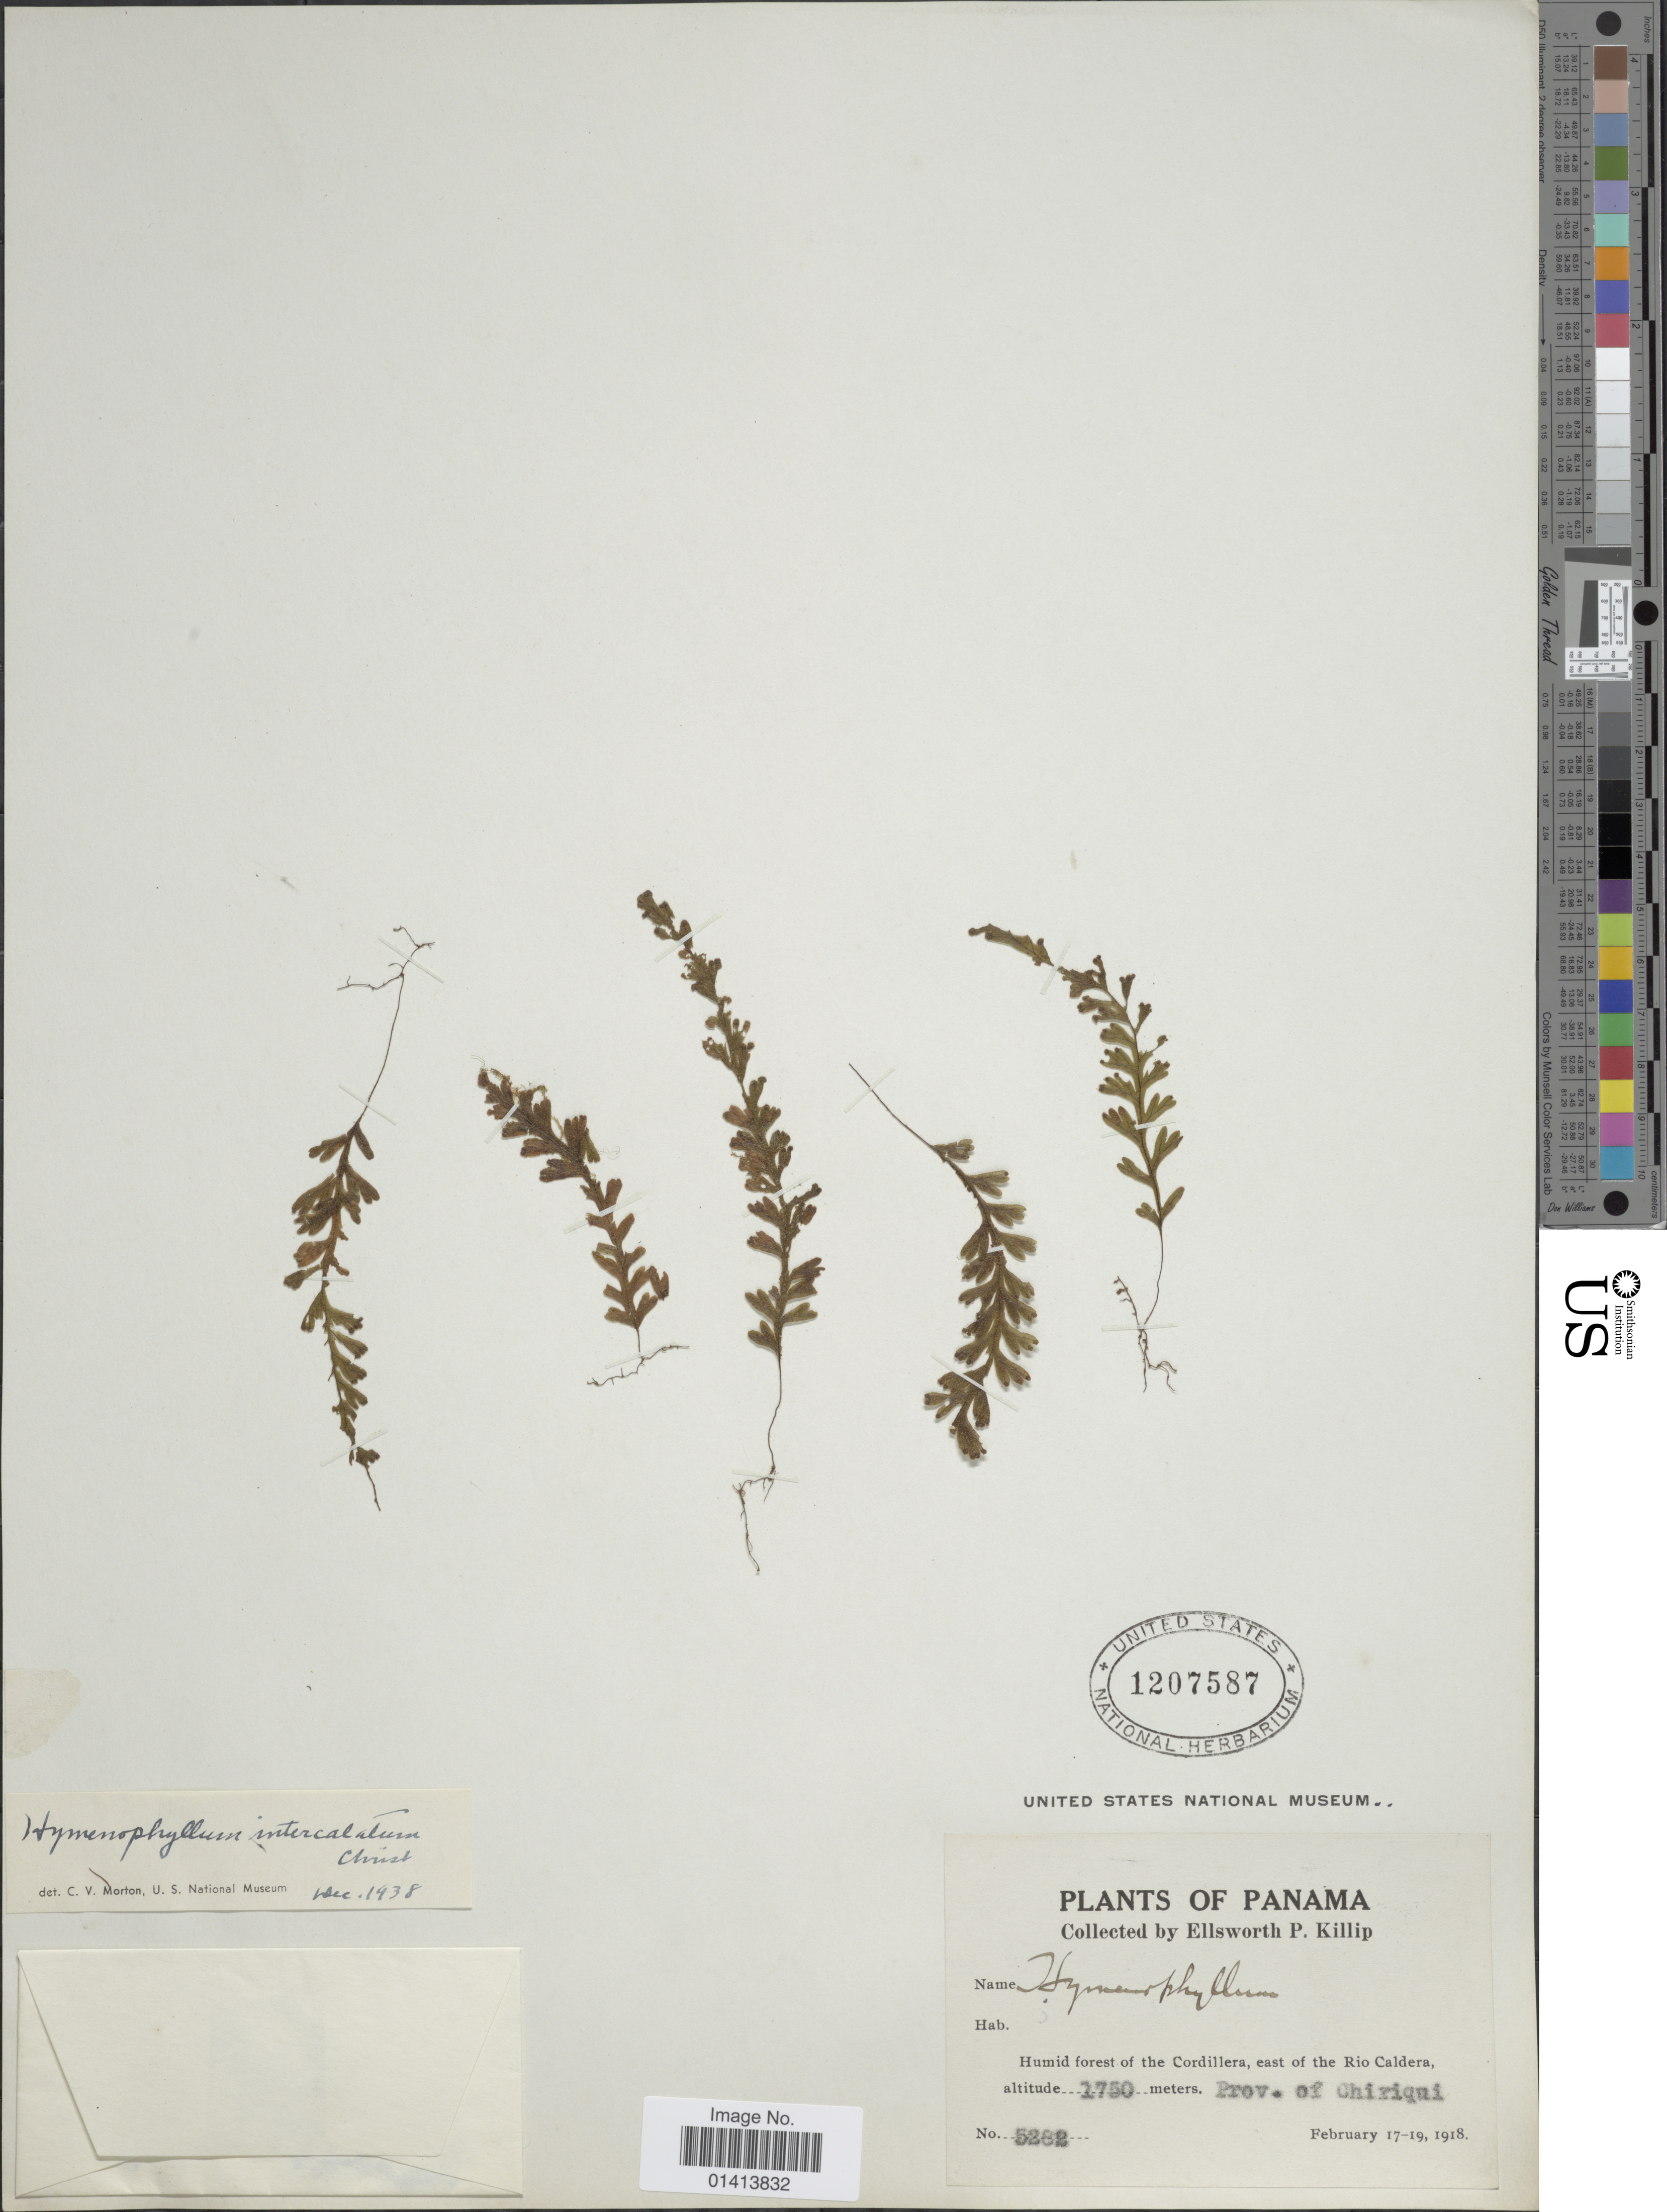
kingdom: Plantae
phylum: Tracheophyta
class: Polypodiopsida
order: Hymenophyllales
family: Hymenophyllaceae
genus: Hymenophyllum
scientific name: Hymenophyllum fragile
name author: (Hedw.) C.V. Morton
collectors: E. P. Killip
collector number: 5282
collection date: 1918-02-17/1918-02-19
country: Panama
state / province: Chiriqui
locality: Humid forest of the Cordillera, east of the Rio Caldera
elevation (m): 1750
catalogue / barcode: US 1207587